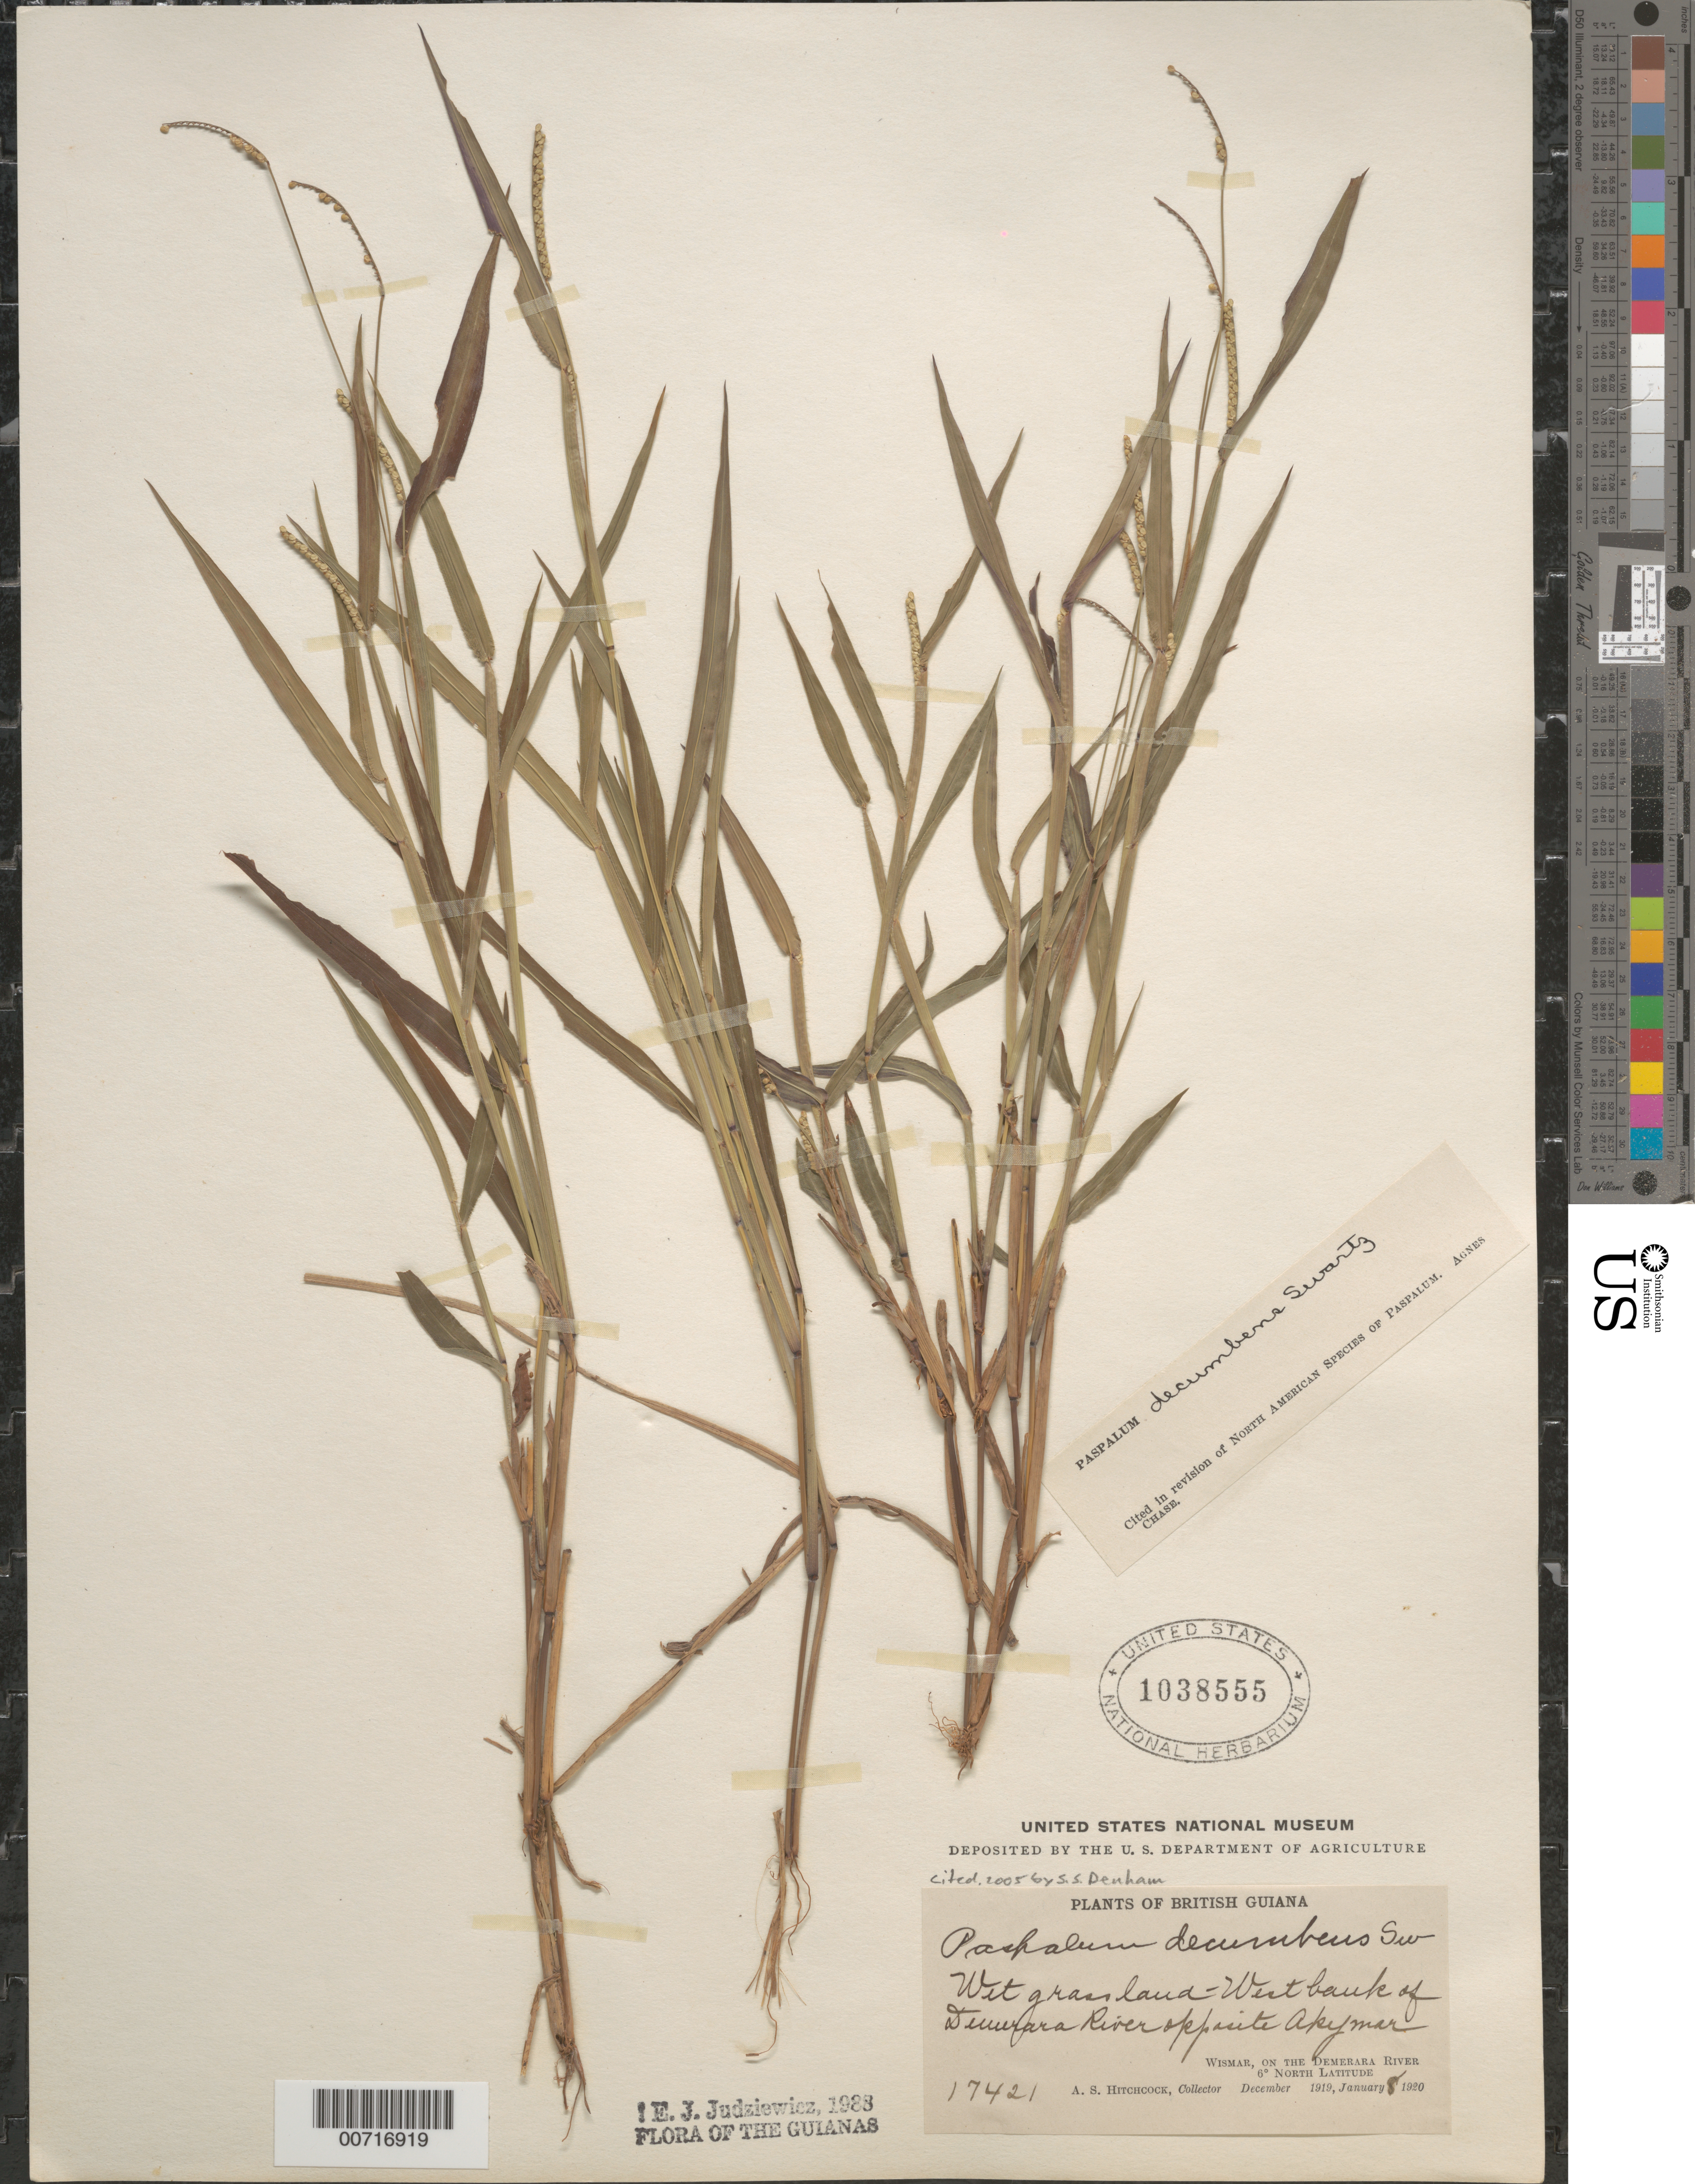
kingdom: Plantae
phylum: Tracheophyta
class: Liliopsida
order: Poales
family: Poaceae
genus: Paspalum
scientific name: Paspalum decumbens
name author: Sw.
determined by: Judziewicz, E. J.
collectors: A. S. Hitchcock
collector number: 17421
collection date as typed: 8-Jan-20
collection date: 1920-01-08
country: Guyana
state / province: U. Demerara-Berbice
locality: Wismar, W bank of Demerara River, opposite Akyma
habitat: Wet grassland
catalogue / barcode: US 1038555